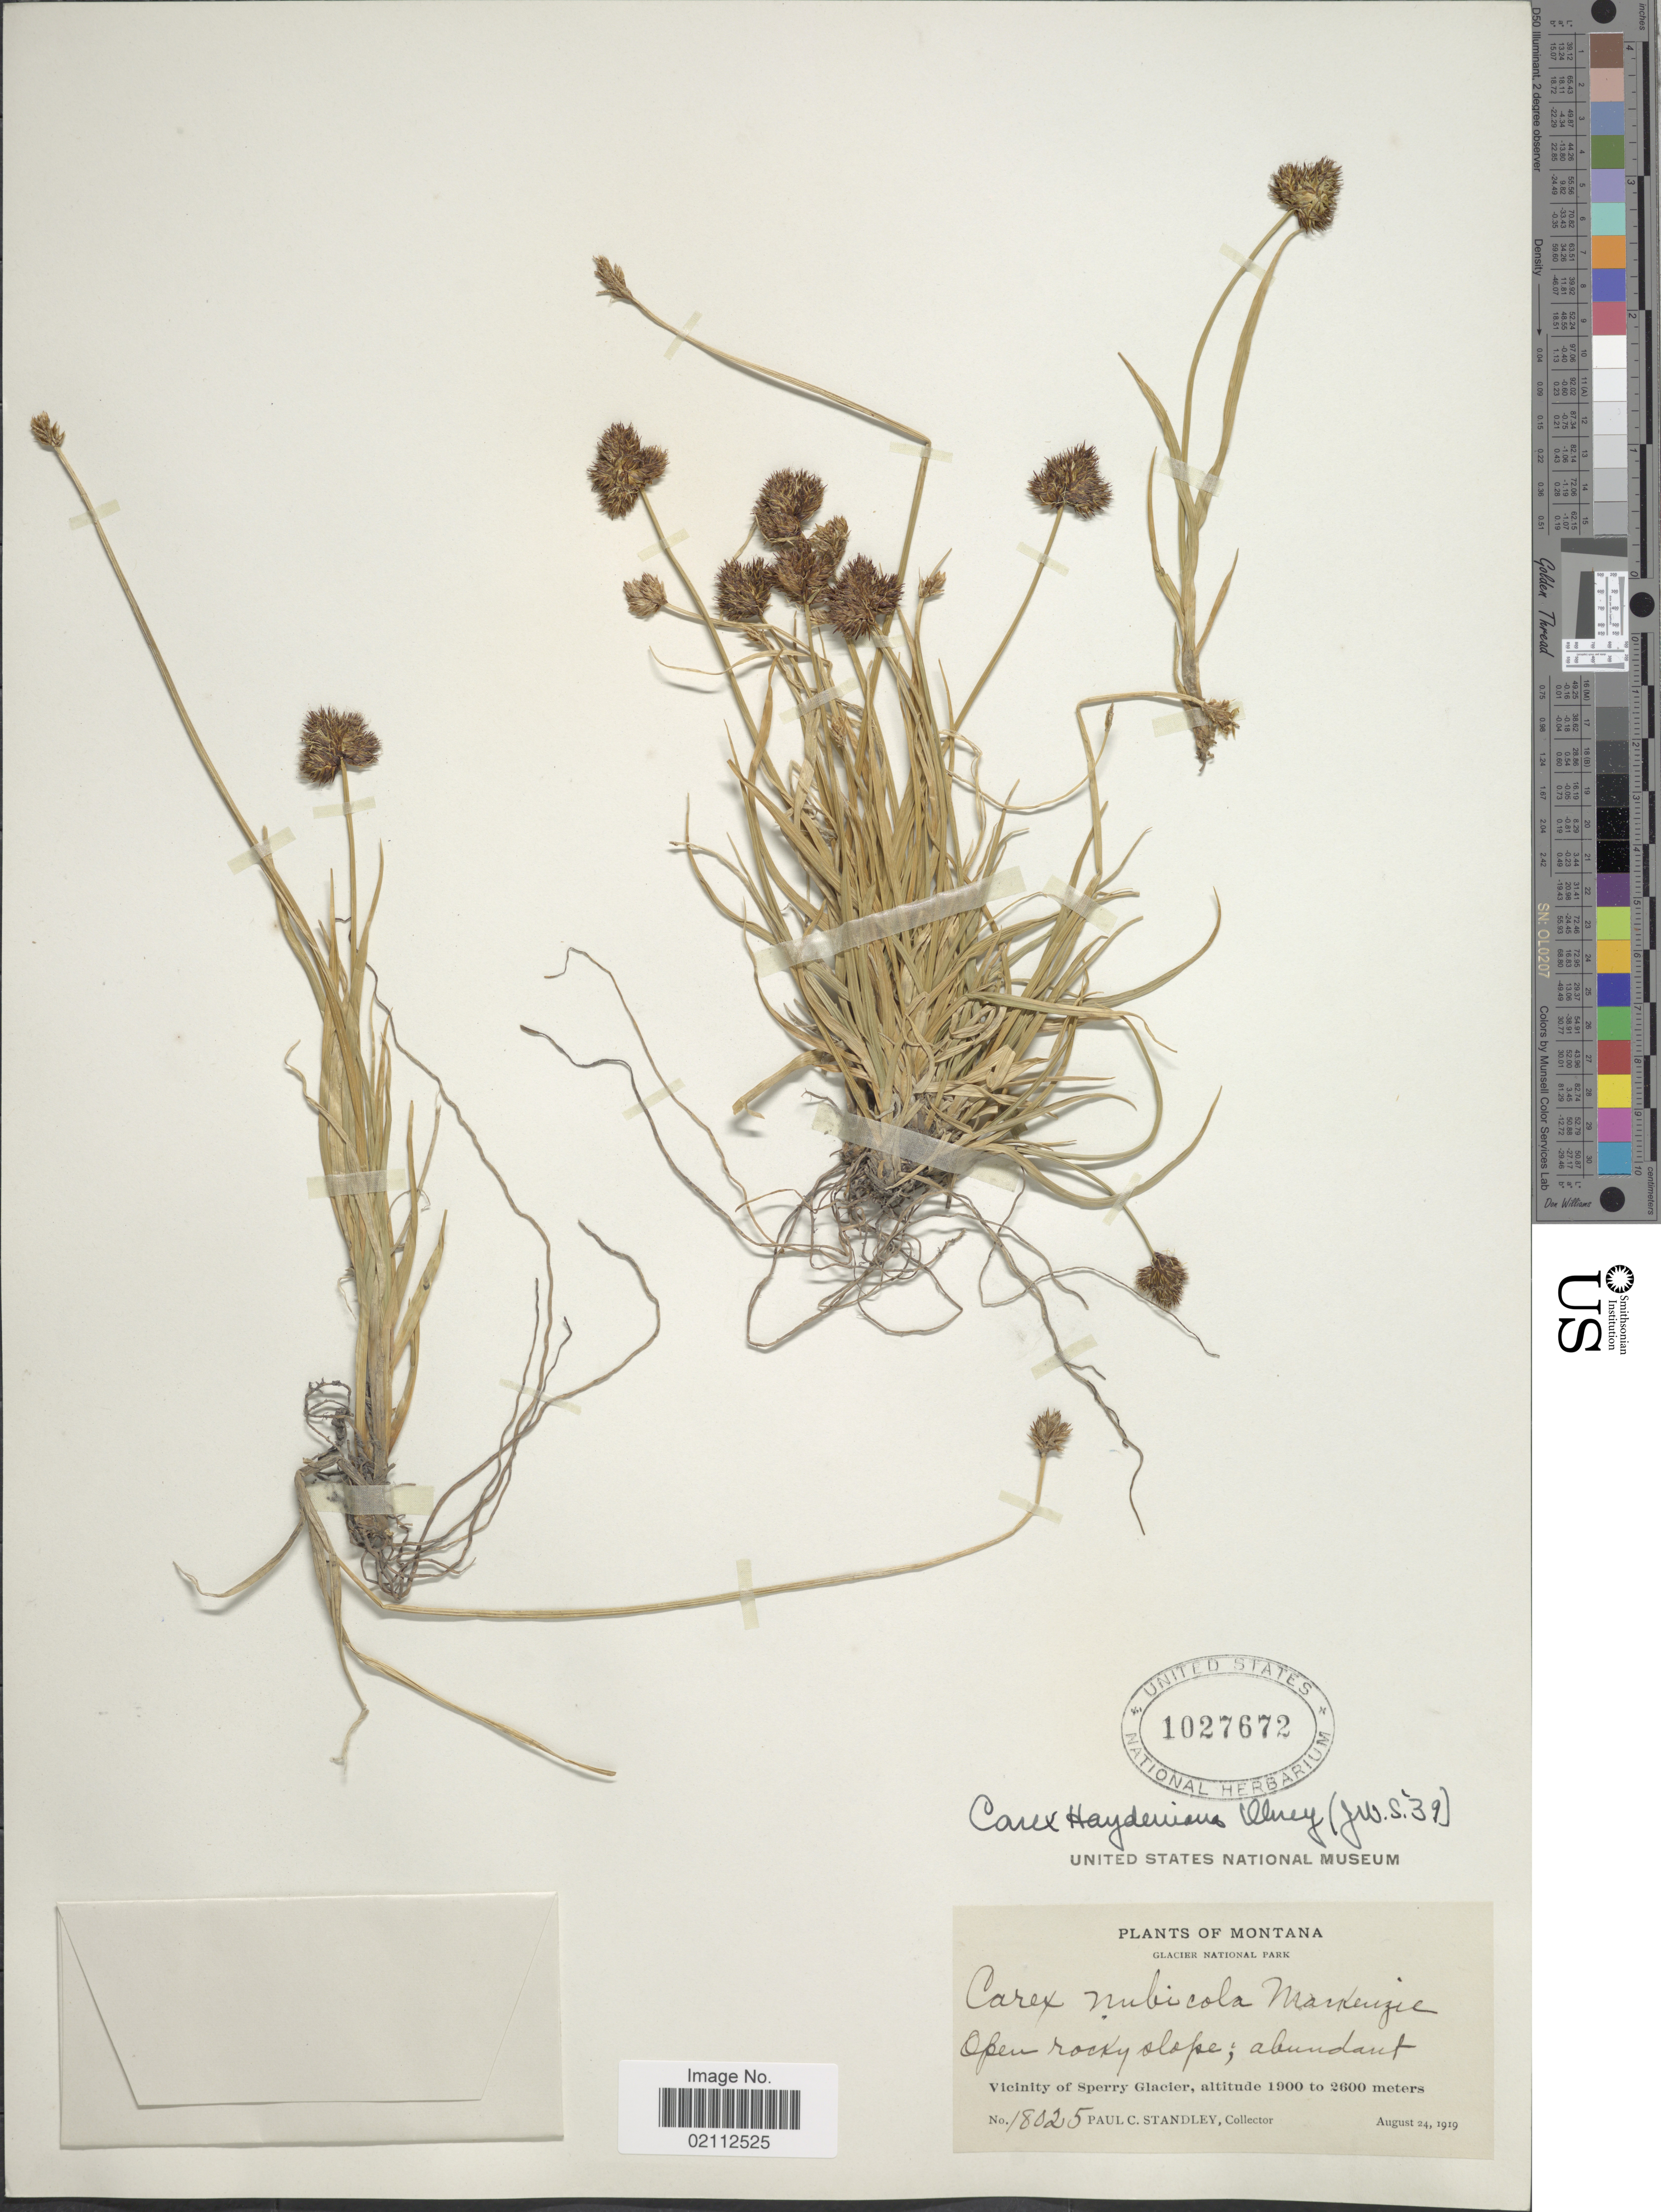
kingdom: Plantae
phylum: Tracheophyta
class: Liliopsida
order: Poales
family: Cyperaceae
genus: Carex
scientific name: Carex haydeniana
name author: Olney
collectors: P. C. Standley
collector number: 18025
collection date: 1919-08-24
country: United States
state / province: Montana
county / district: Glacier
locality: Glacier National Park, open rocky slope, Vicinity of Sperry Glacier.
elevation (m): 1900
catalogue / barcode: US 1027672